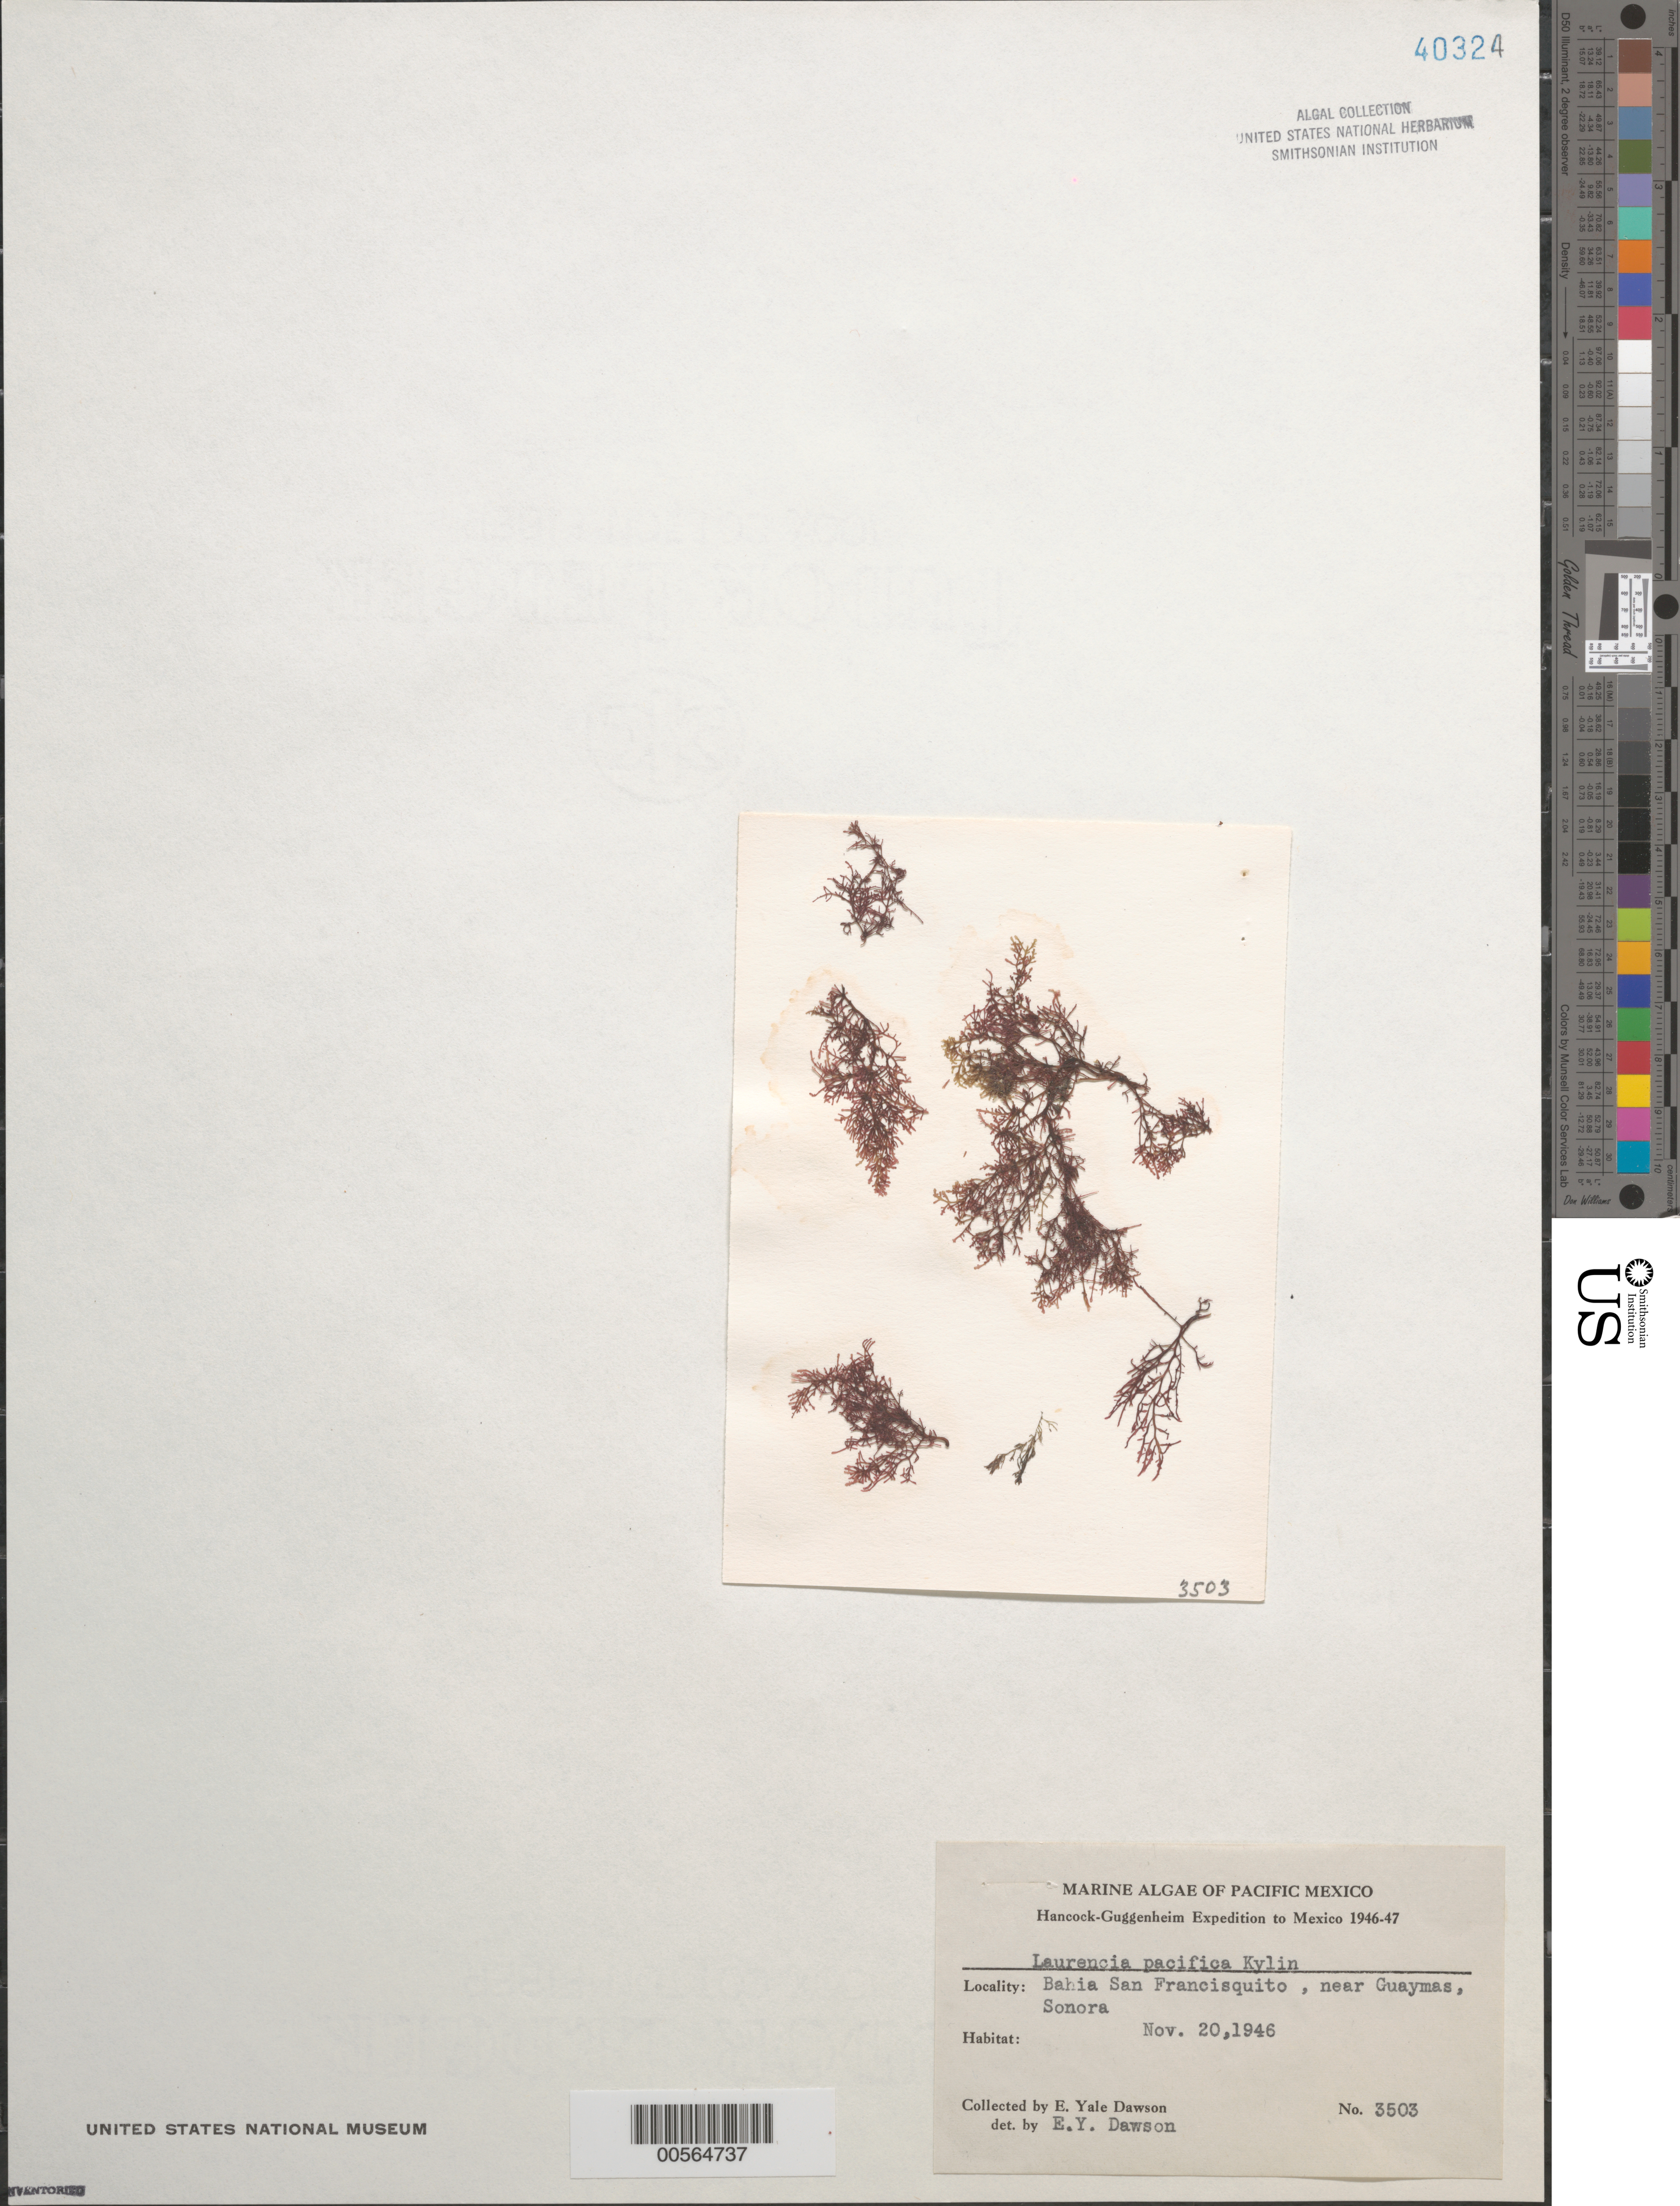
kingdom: Plantae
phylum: Rhodophyta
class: Florideophyceae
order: Ceramiales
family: Rhodomelaceae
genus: Laurencia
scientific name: Laurencia pacifica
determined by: Dawson, E. Y.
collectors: E. Y. Dawson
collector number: EYD 3503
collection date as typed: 20 Nov 1946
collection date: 1946-11-20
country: Mexico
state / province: Sonora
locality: Bahia San Francisquito, near Guaymas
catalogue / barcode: US 40324